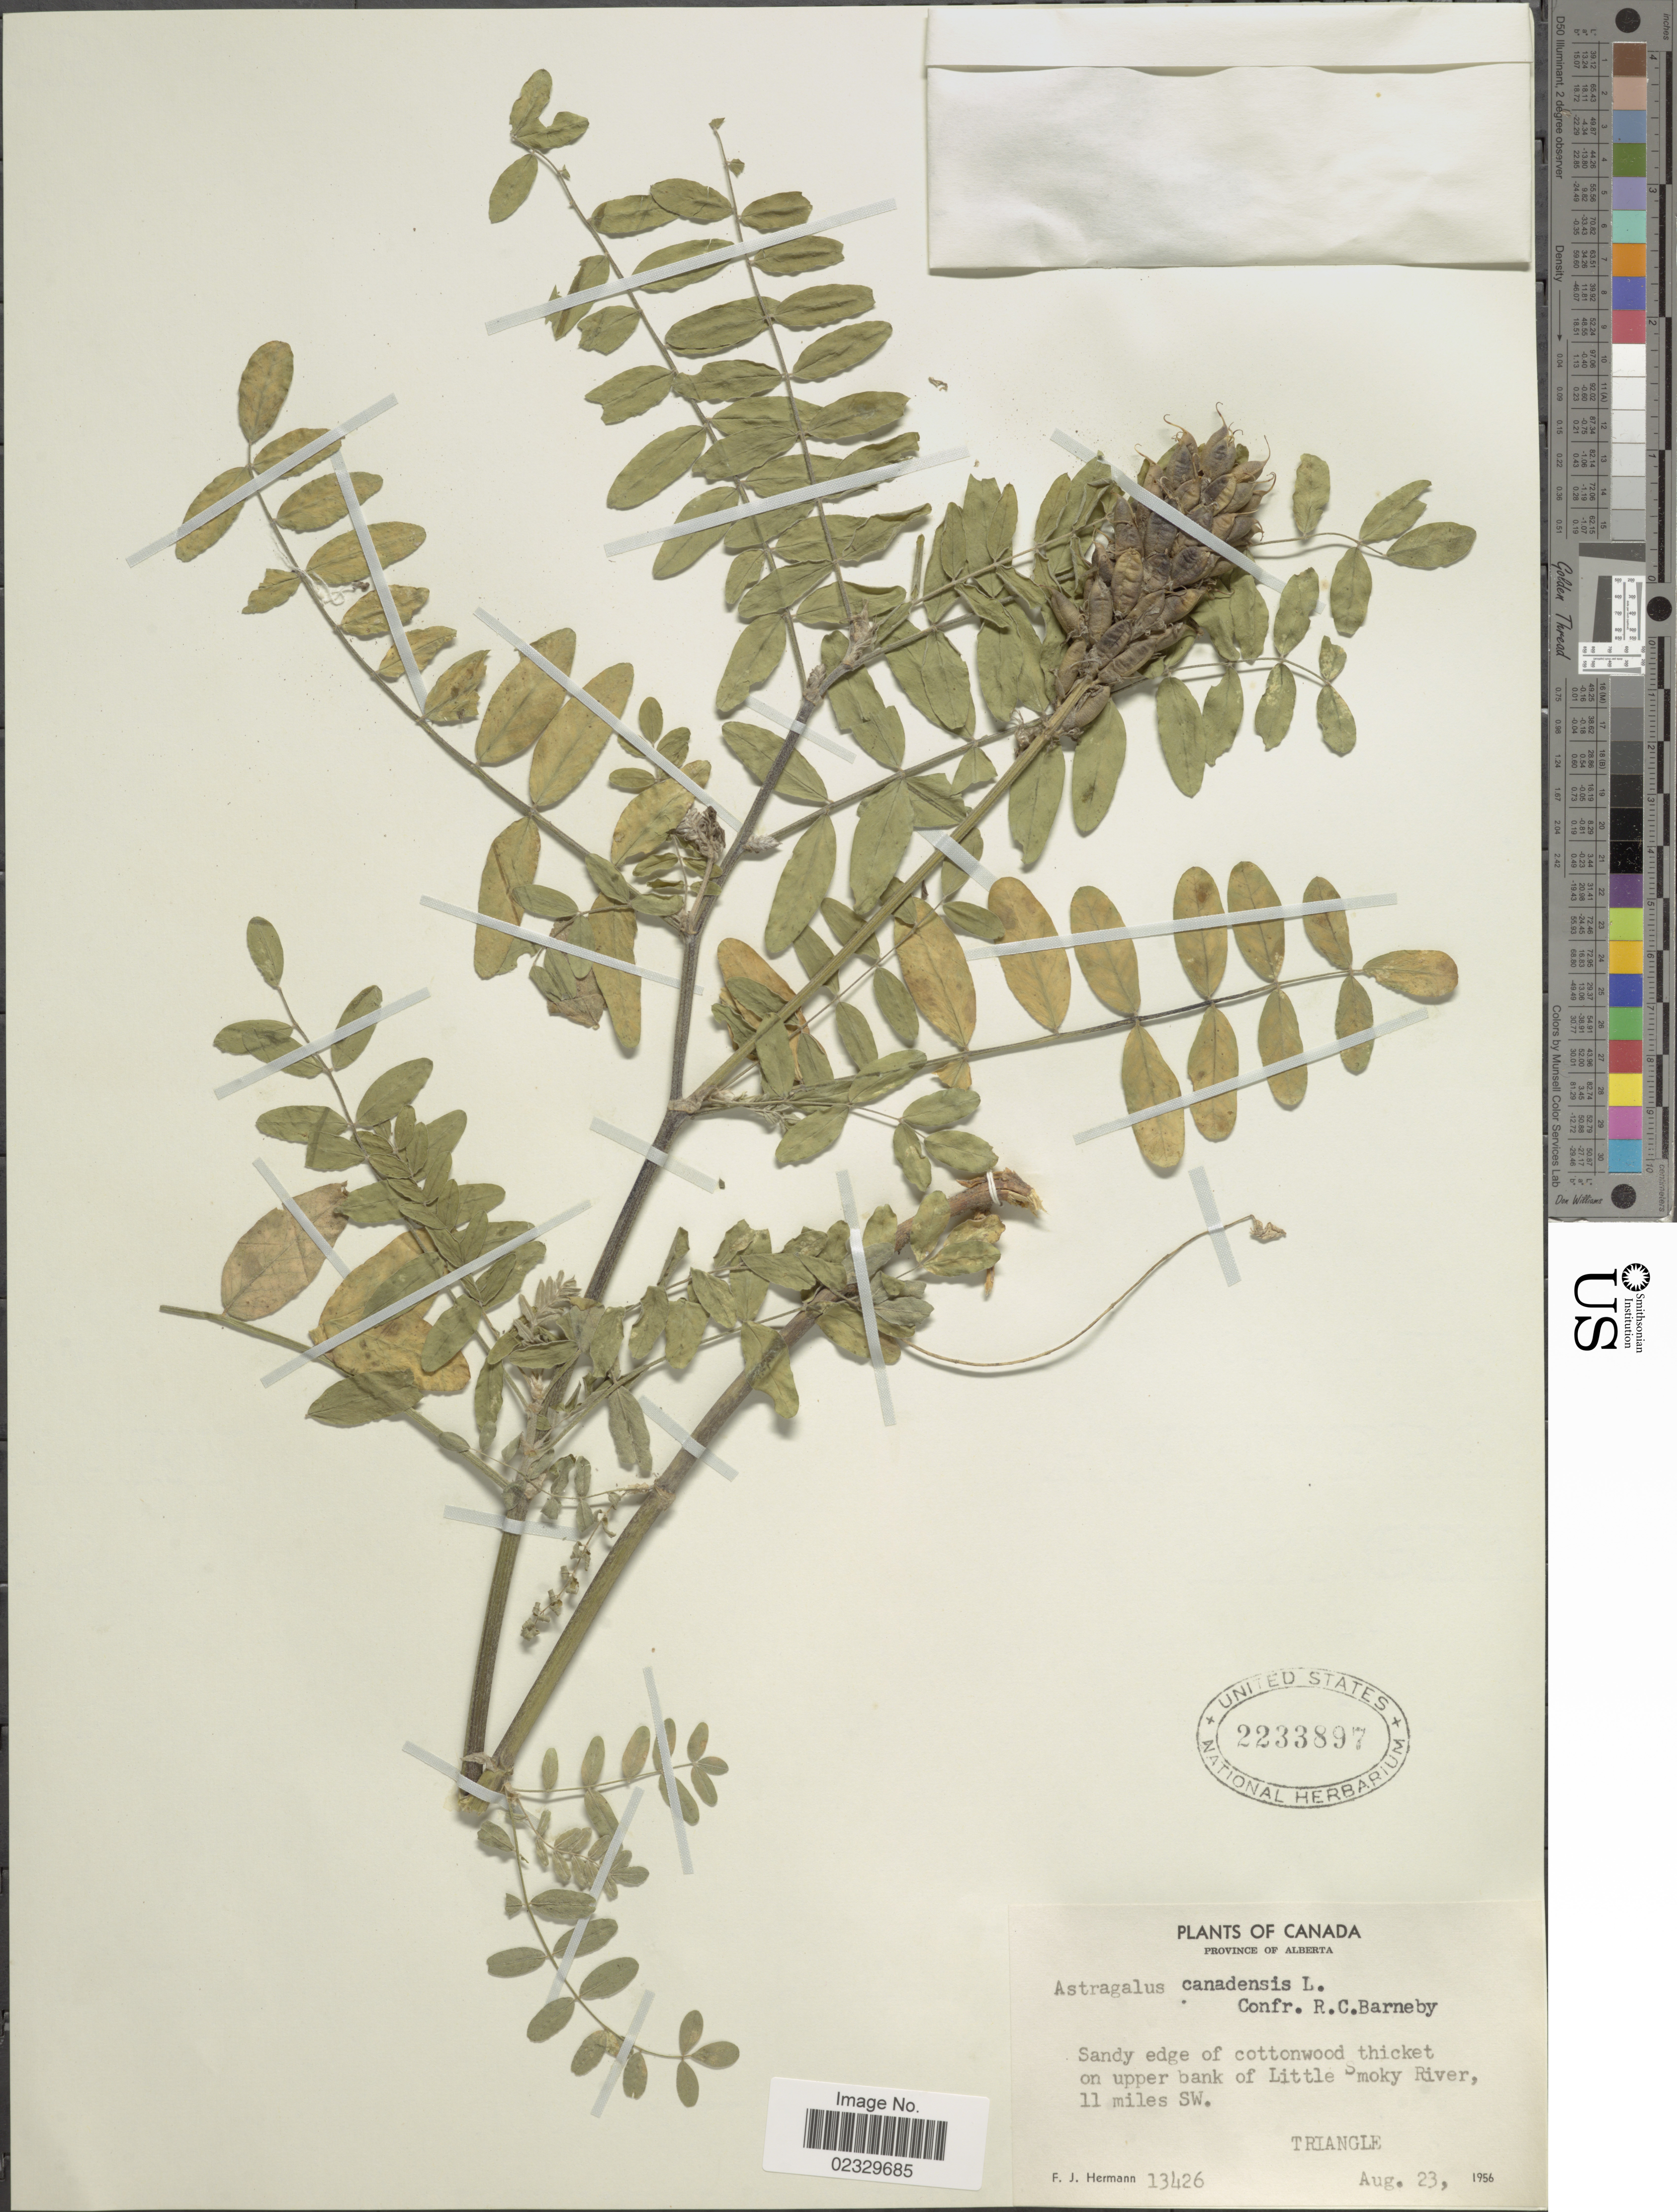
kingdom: Plantae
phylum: Tracheophyta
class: Magnoliopsida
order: Fabales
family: Fabaceae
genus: Astragalus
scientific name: Astragalus canadensis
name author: L.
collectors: F. J. Hermann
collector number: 13426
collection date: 1956-08-23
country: Canada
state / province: Alberta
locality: Province of Alberta, Sandy edge of Cottonwood thicket on upper bank of Little Smoky River 11 miles SW, Traingle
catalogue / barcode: US 2233897